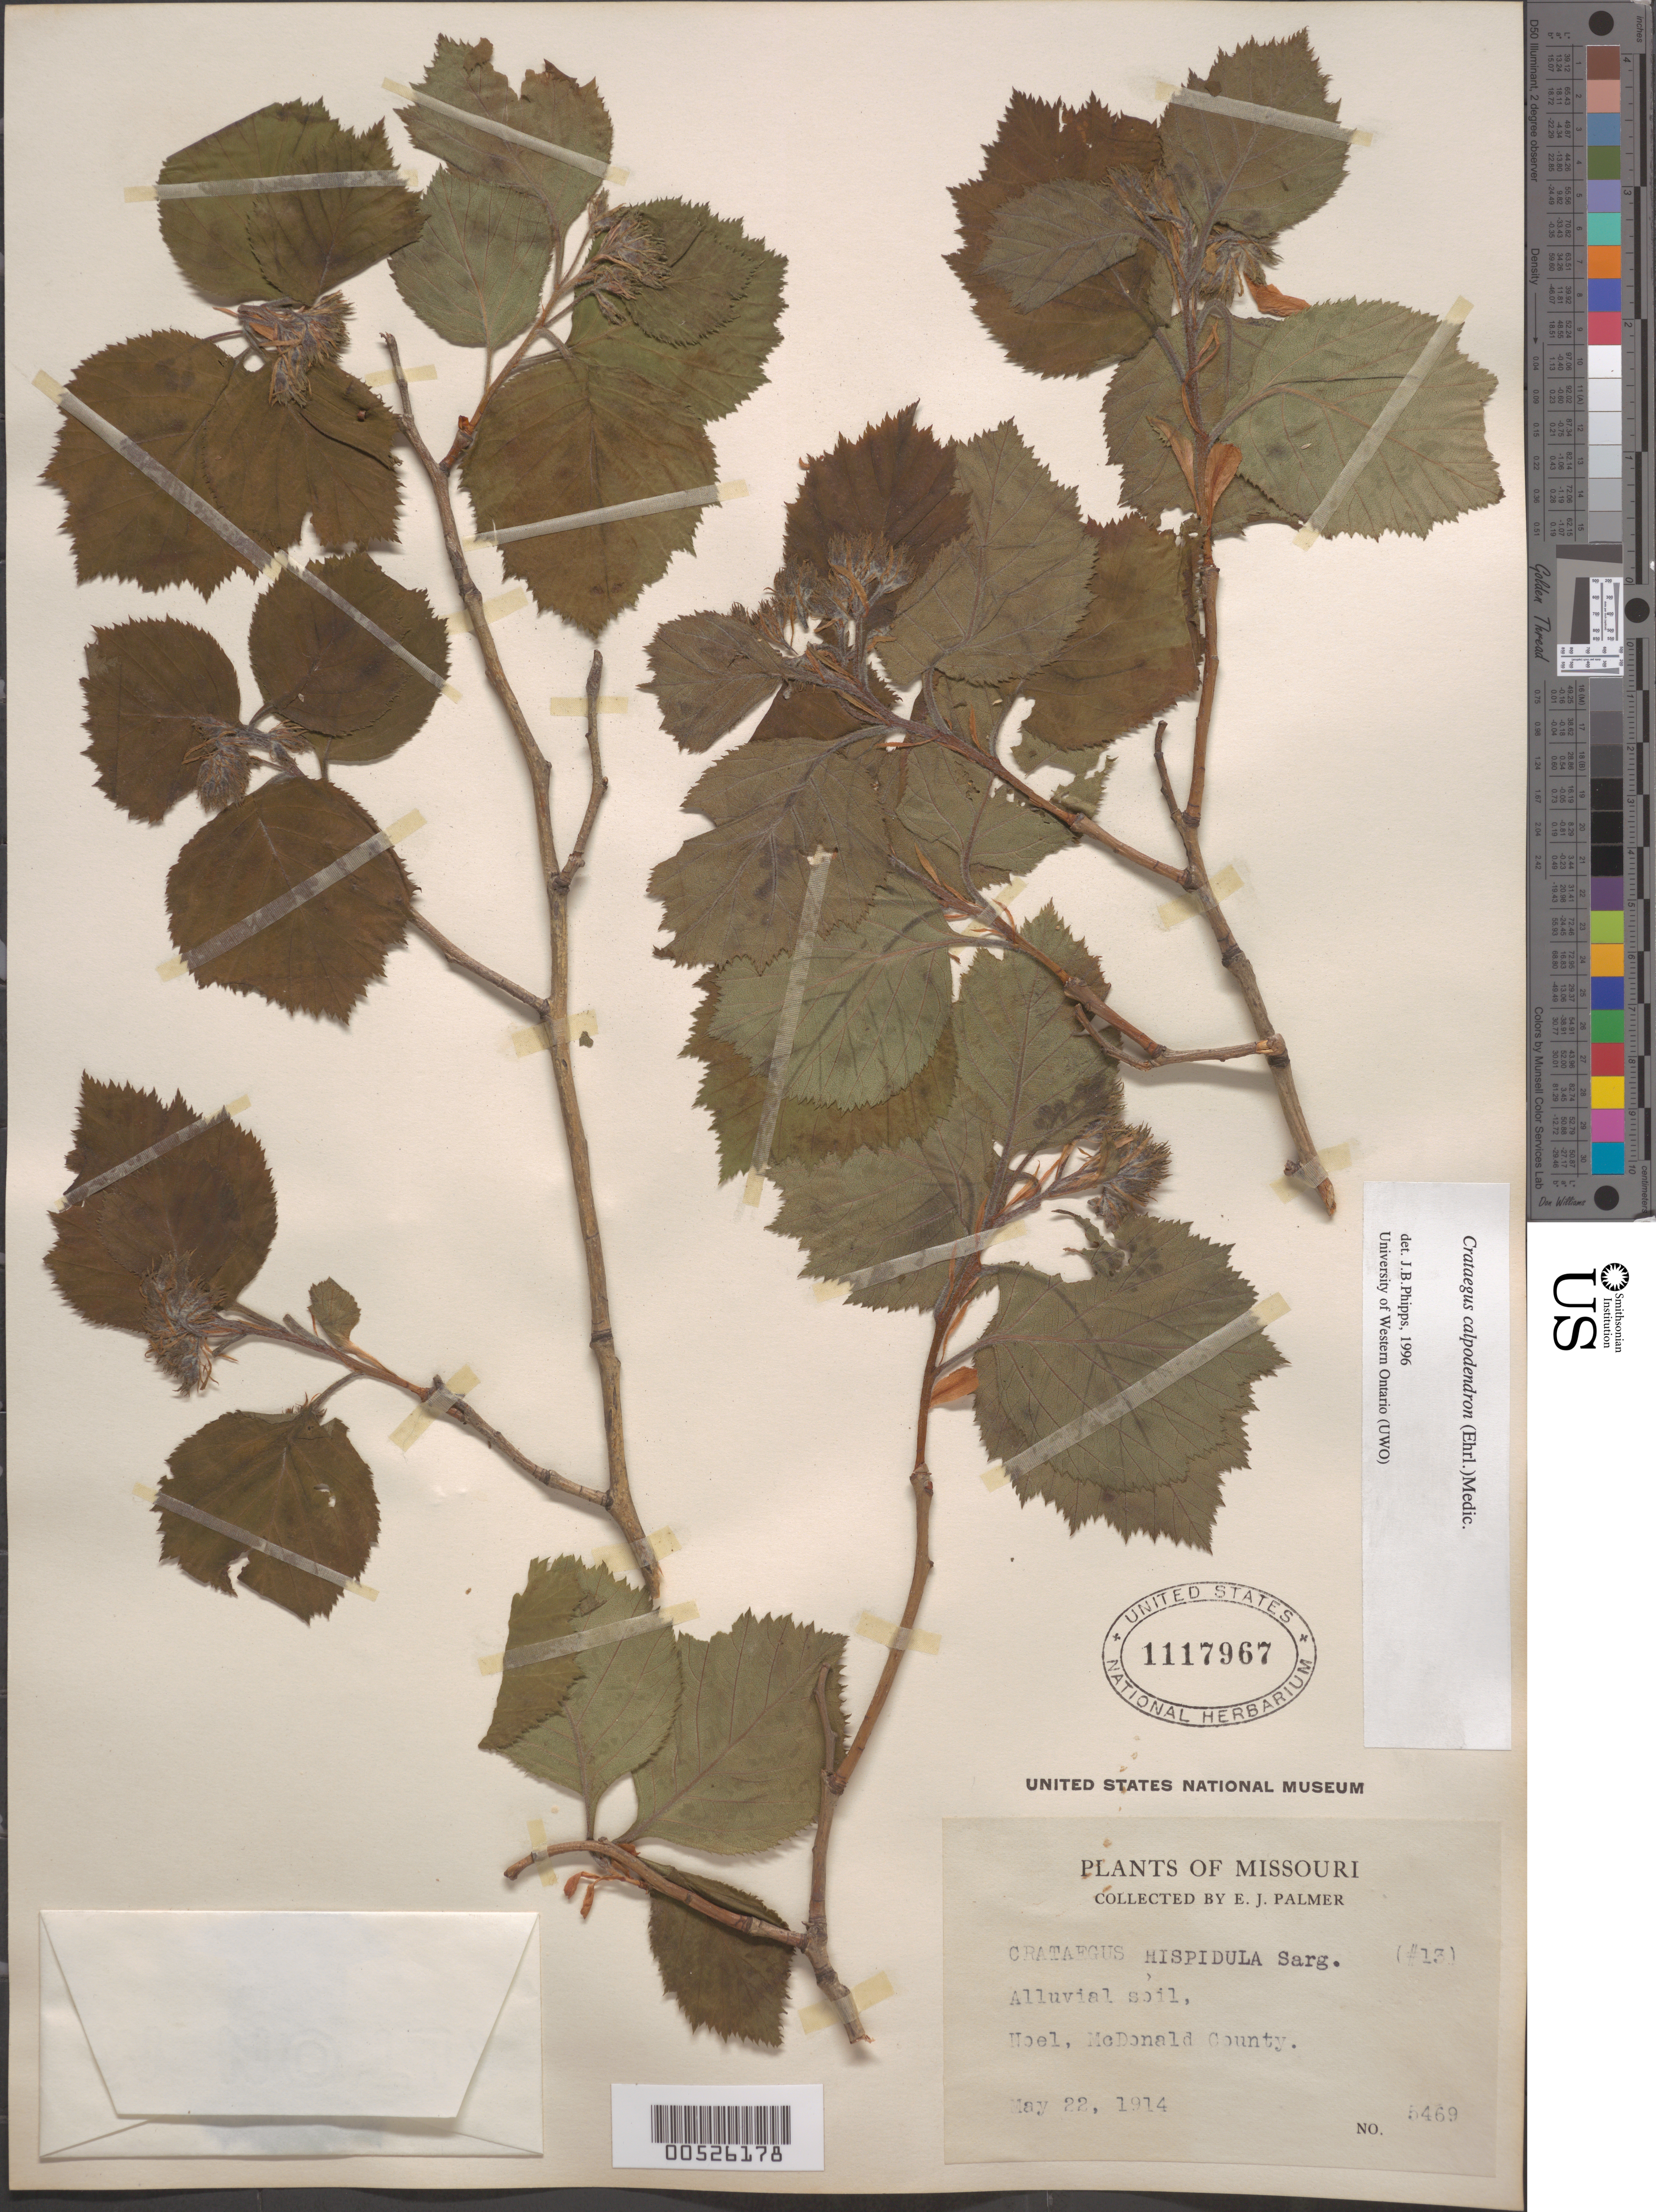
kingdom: Plantae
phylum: Tracheophyta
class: Magnoliopsida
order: Rosales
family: Rosaceae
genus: Crataegus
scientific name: Crataegus calpodendron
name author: (Ehrh.) Medik.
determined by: Phipps, James B., (UWO), University of Western Ontario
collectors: E. J. Palmer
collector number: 5469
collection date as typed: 22 May 1914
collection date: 1914-05-22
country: United States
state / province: Missouri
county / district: McDonald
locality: Noel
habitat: Alluvial soil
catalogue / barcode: US 1117967